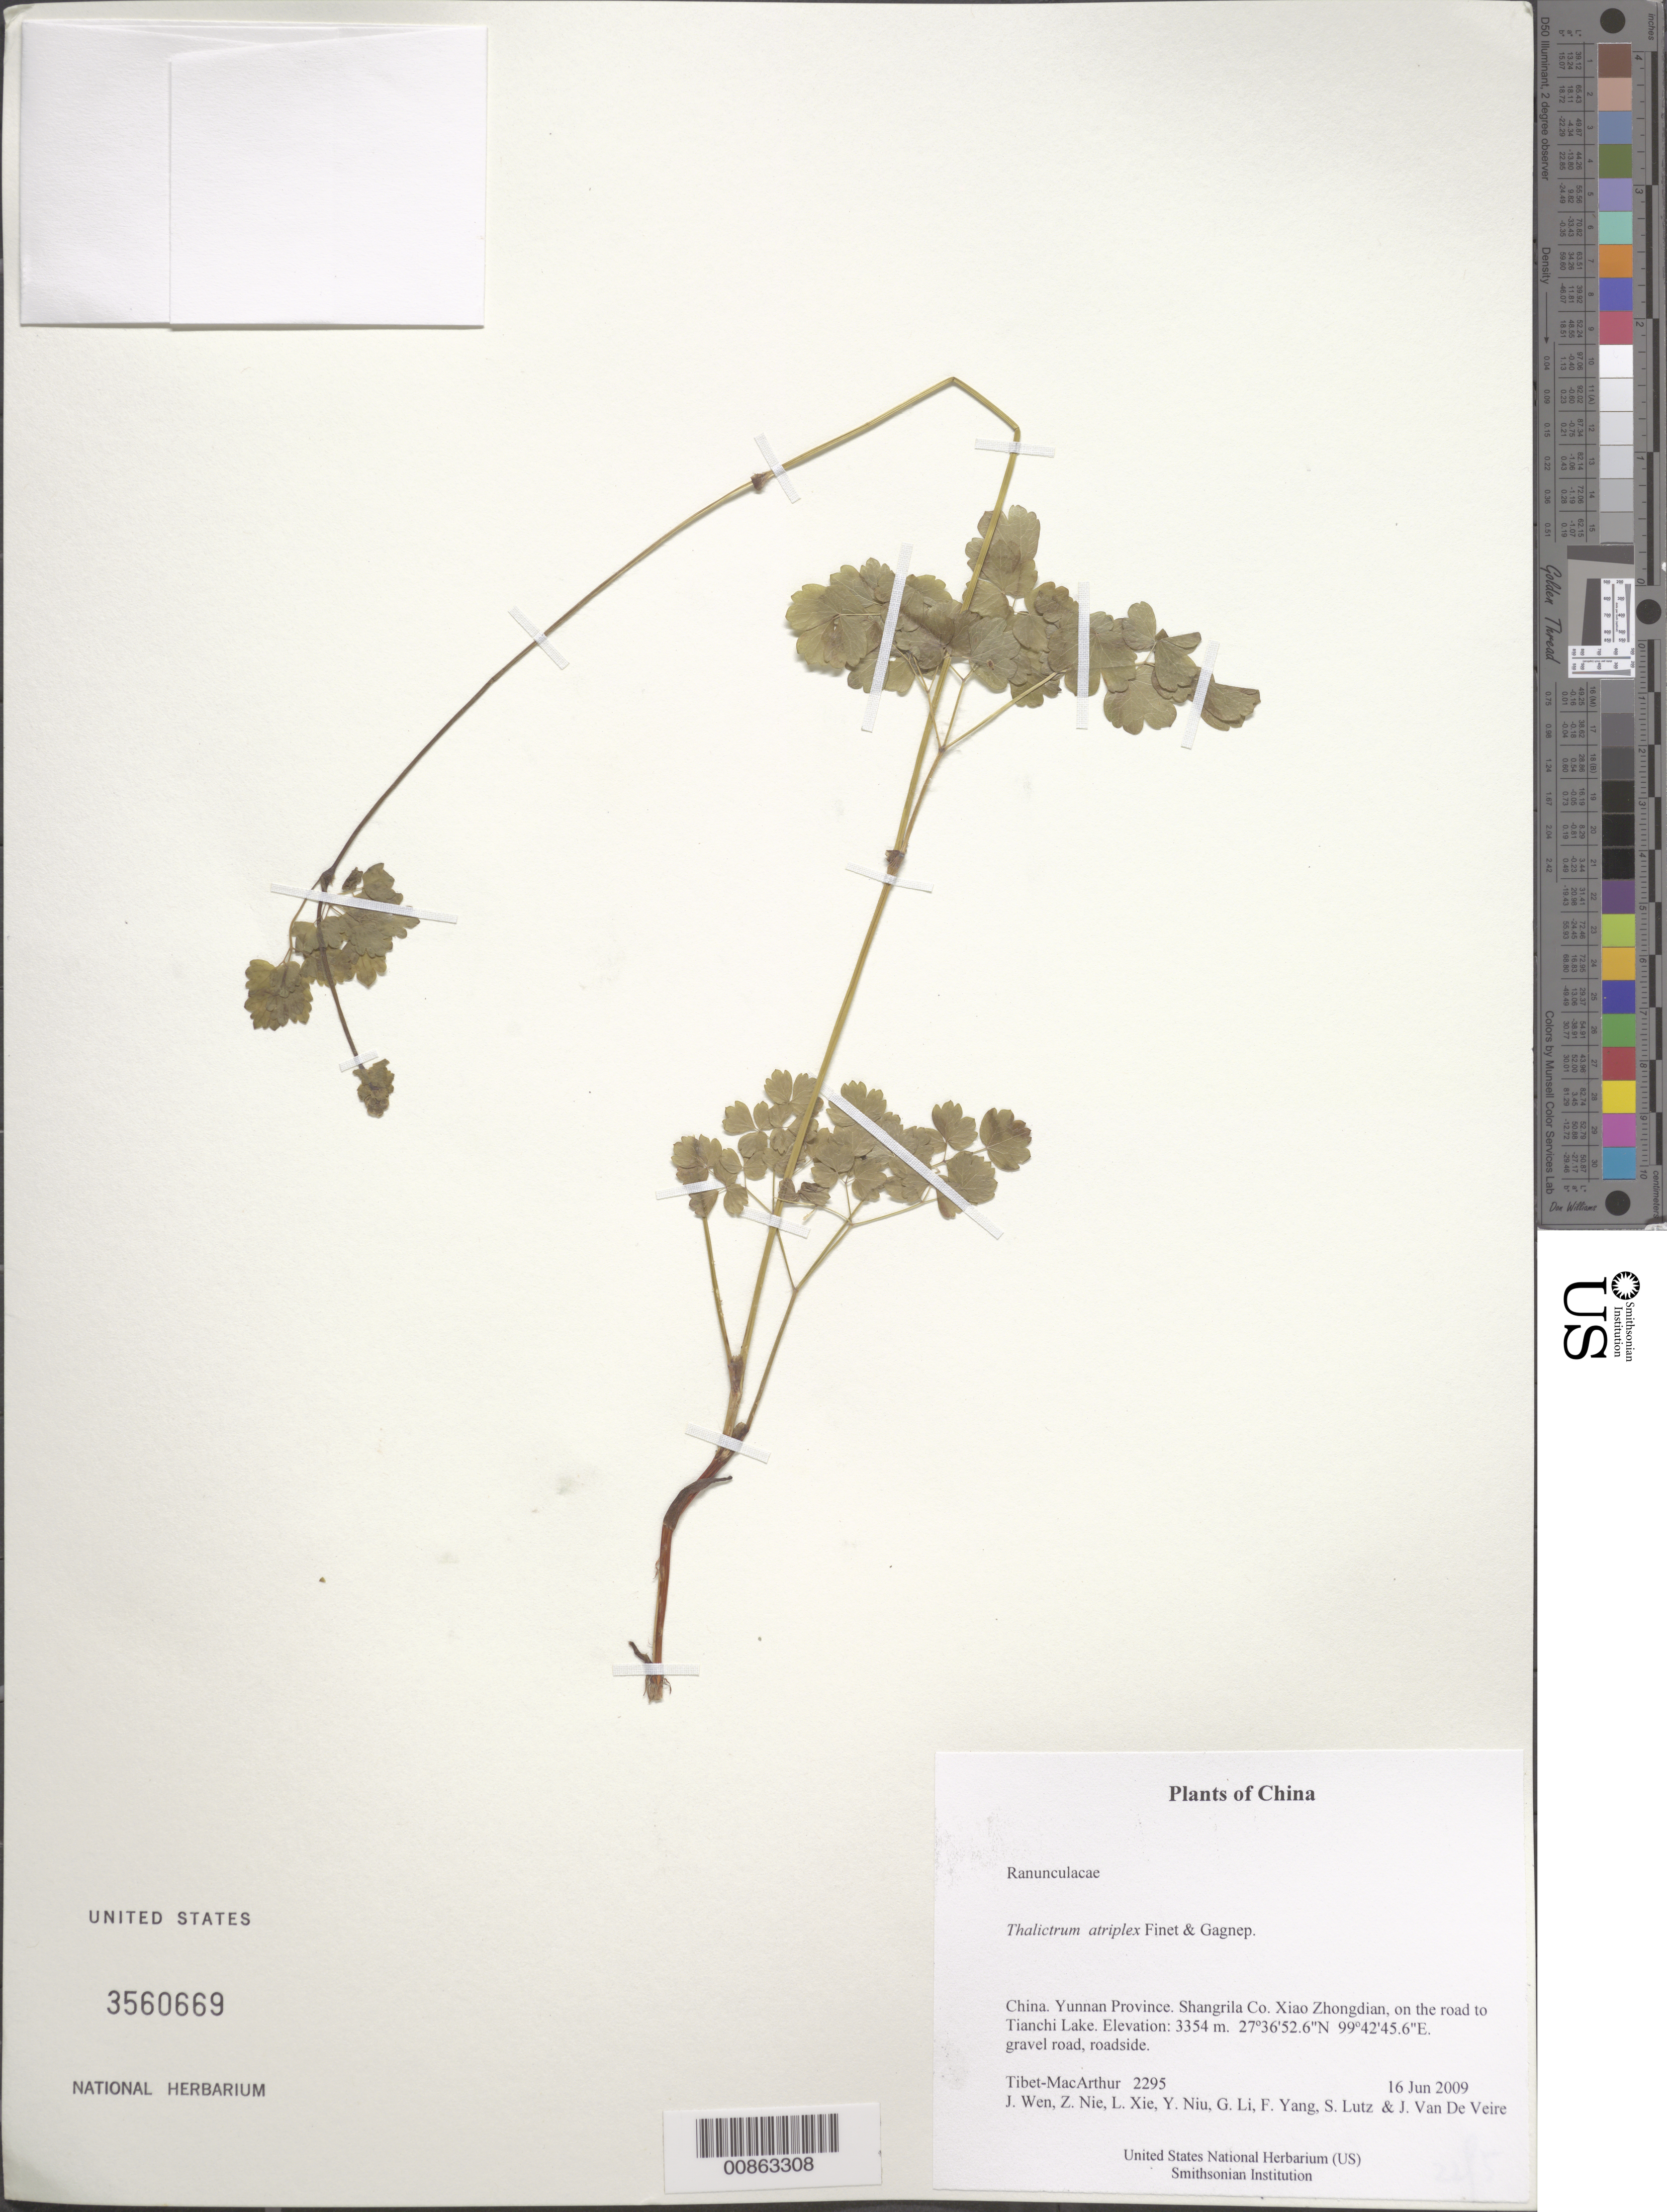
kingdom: Plantae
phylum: Tracheophyta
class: Magnoliopsida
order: Ranunculales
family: Ranunculaceae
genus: Thalictrum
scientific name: Thalictrum atriplex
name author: Finet & Gagnep.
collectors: Tibet-MacArthur, J. Wen, Z. Nie, L. Xie & et al.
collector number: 2295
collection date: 2009-06-16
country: China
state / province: Yunnan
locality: Shangrila Co. Xiao Zhongdian on the road to Tianchi Lake.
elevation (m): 3354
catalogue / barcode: US 3560669